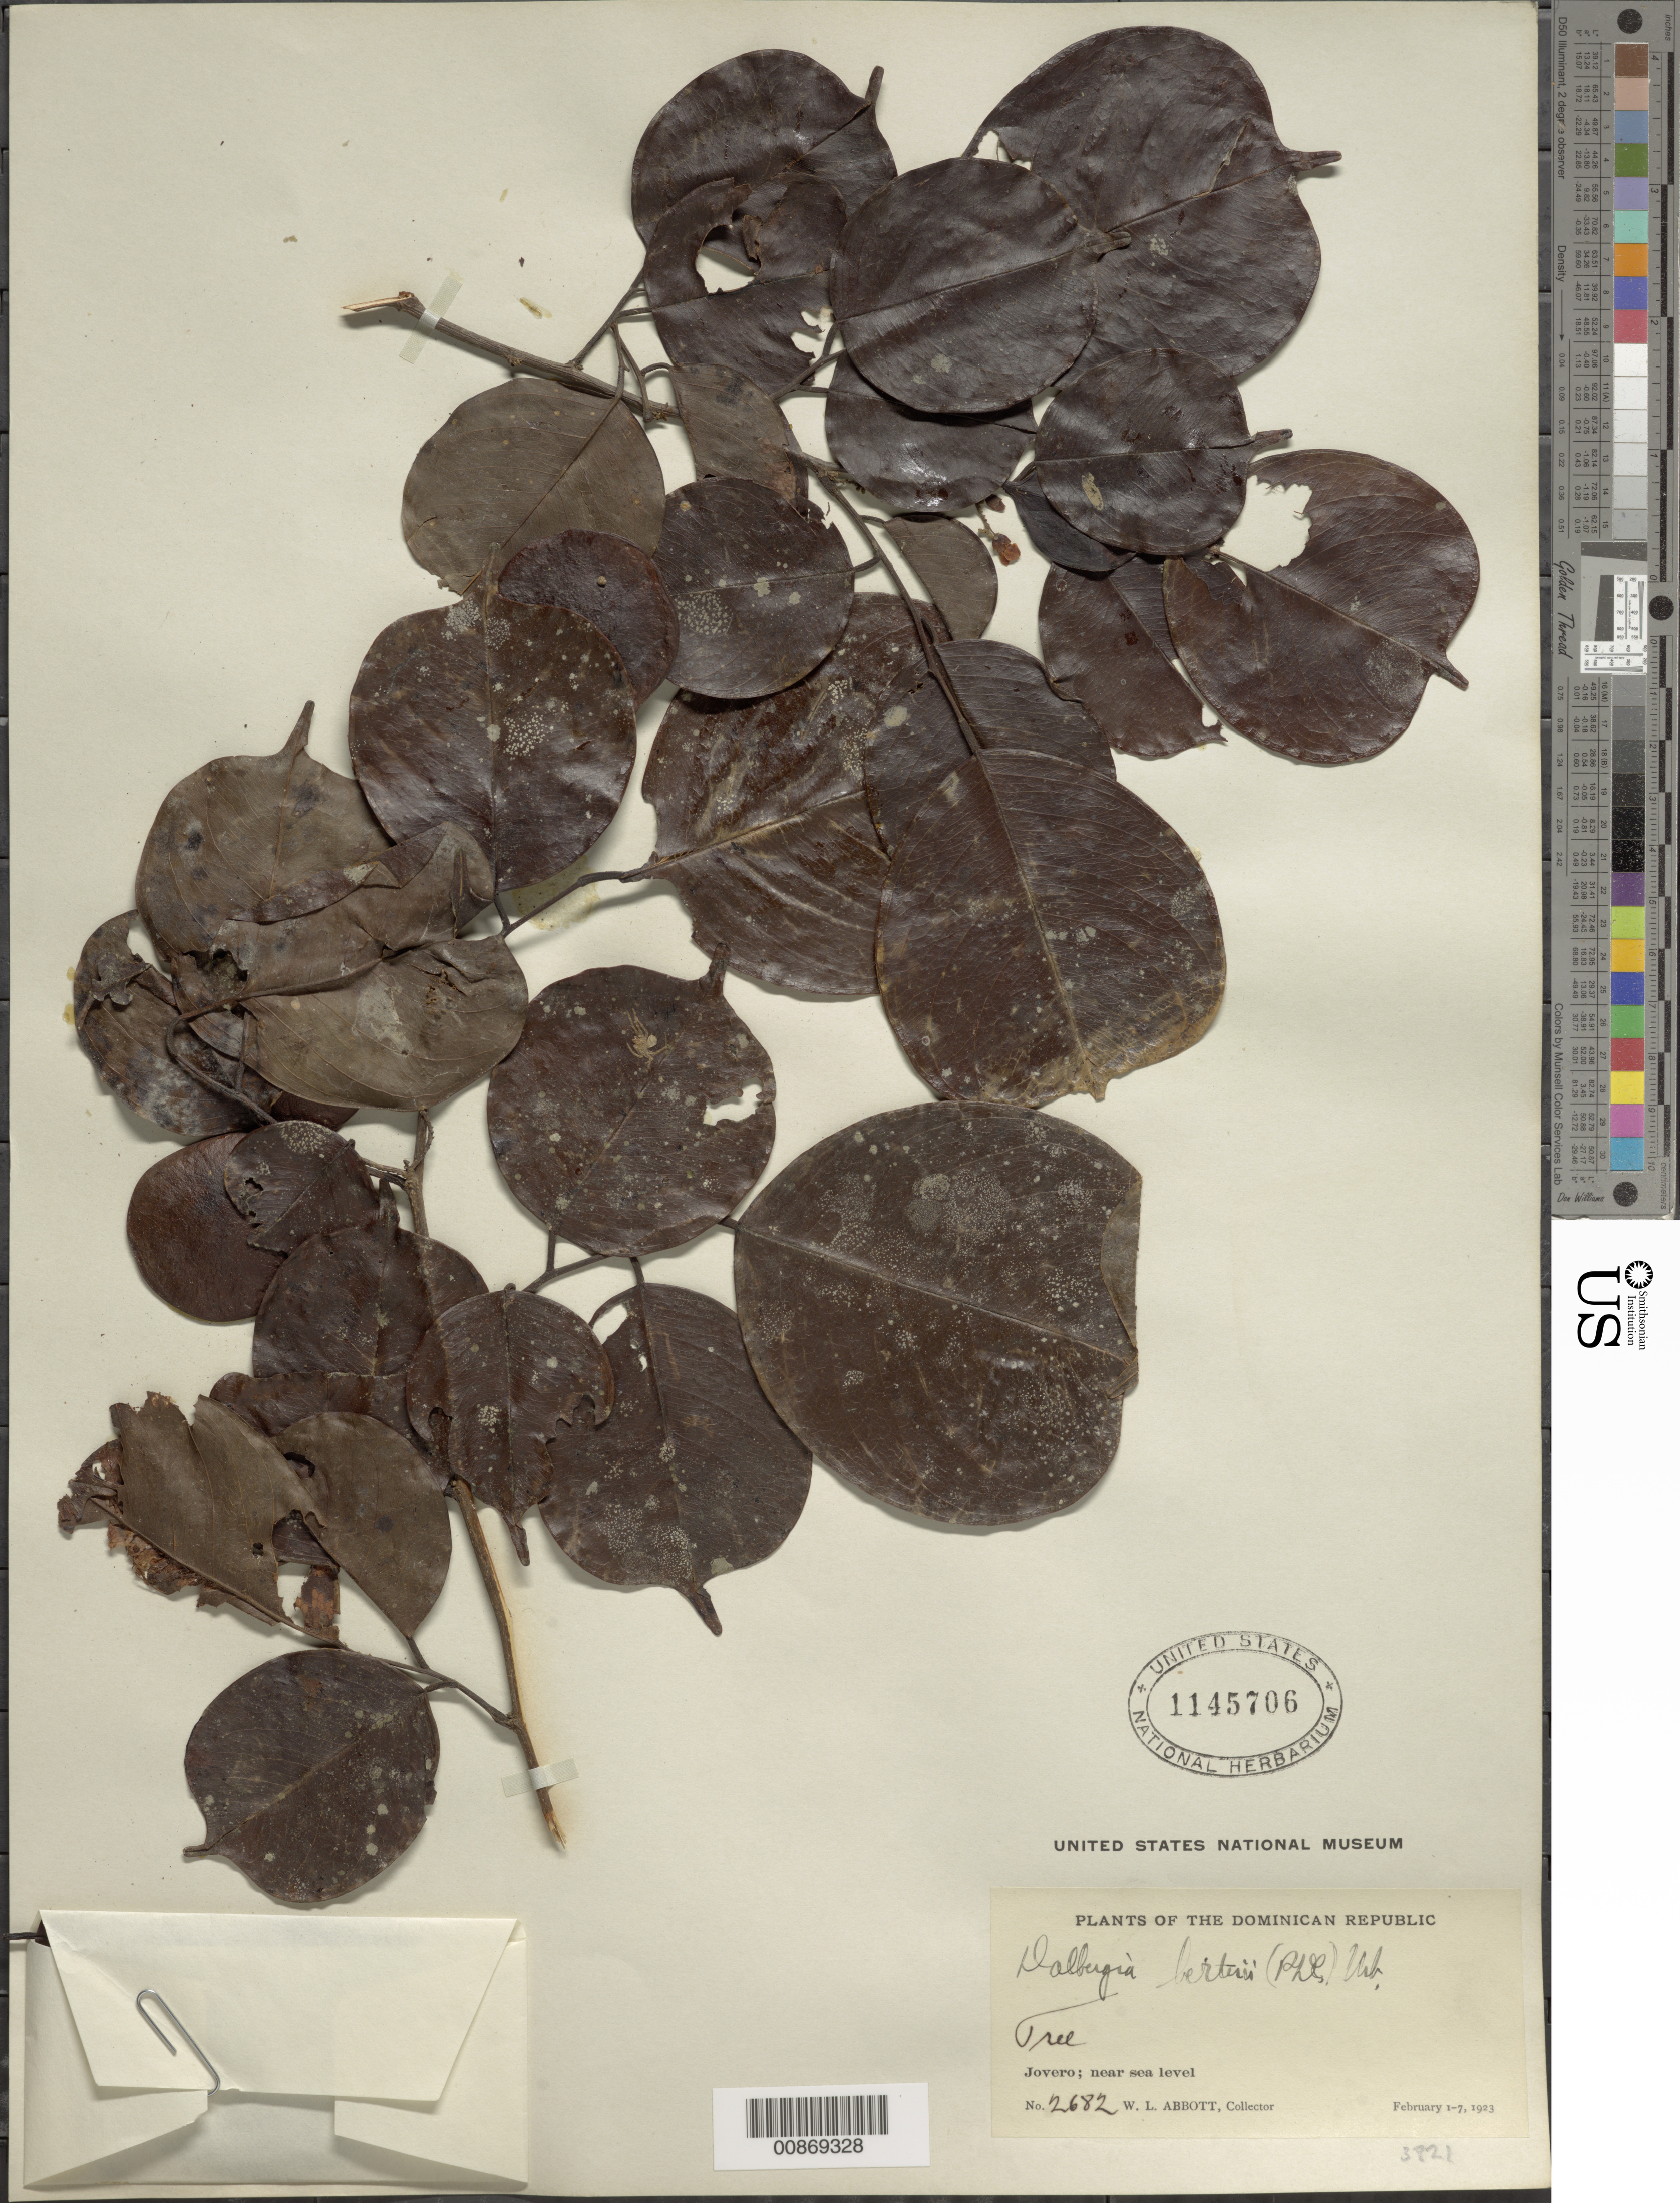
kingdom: Plantae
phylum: Tracheophyta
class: Magnoliopsida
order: Fabales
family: Fabaceae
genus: Dalbergia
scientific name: Dalbergia berteroi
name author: (DC.) Urb.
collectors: W. L. Abbott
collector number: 2682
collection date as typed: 01 Feb 1923 to 07 Feb 1923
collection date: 1923-02-01/1923-02-07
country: Dominican Republic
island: Hispaniola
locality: Jovero.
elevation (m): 0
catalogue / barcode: US 1145706